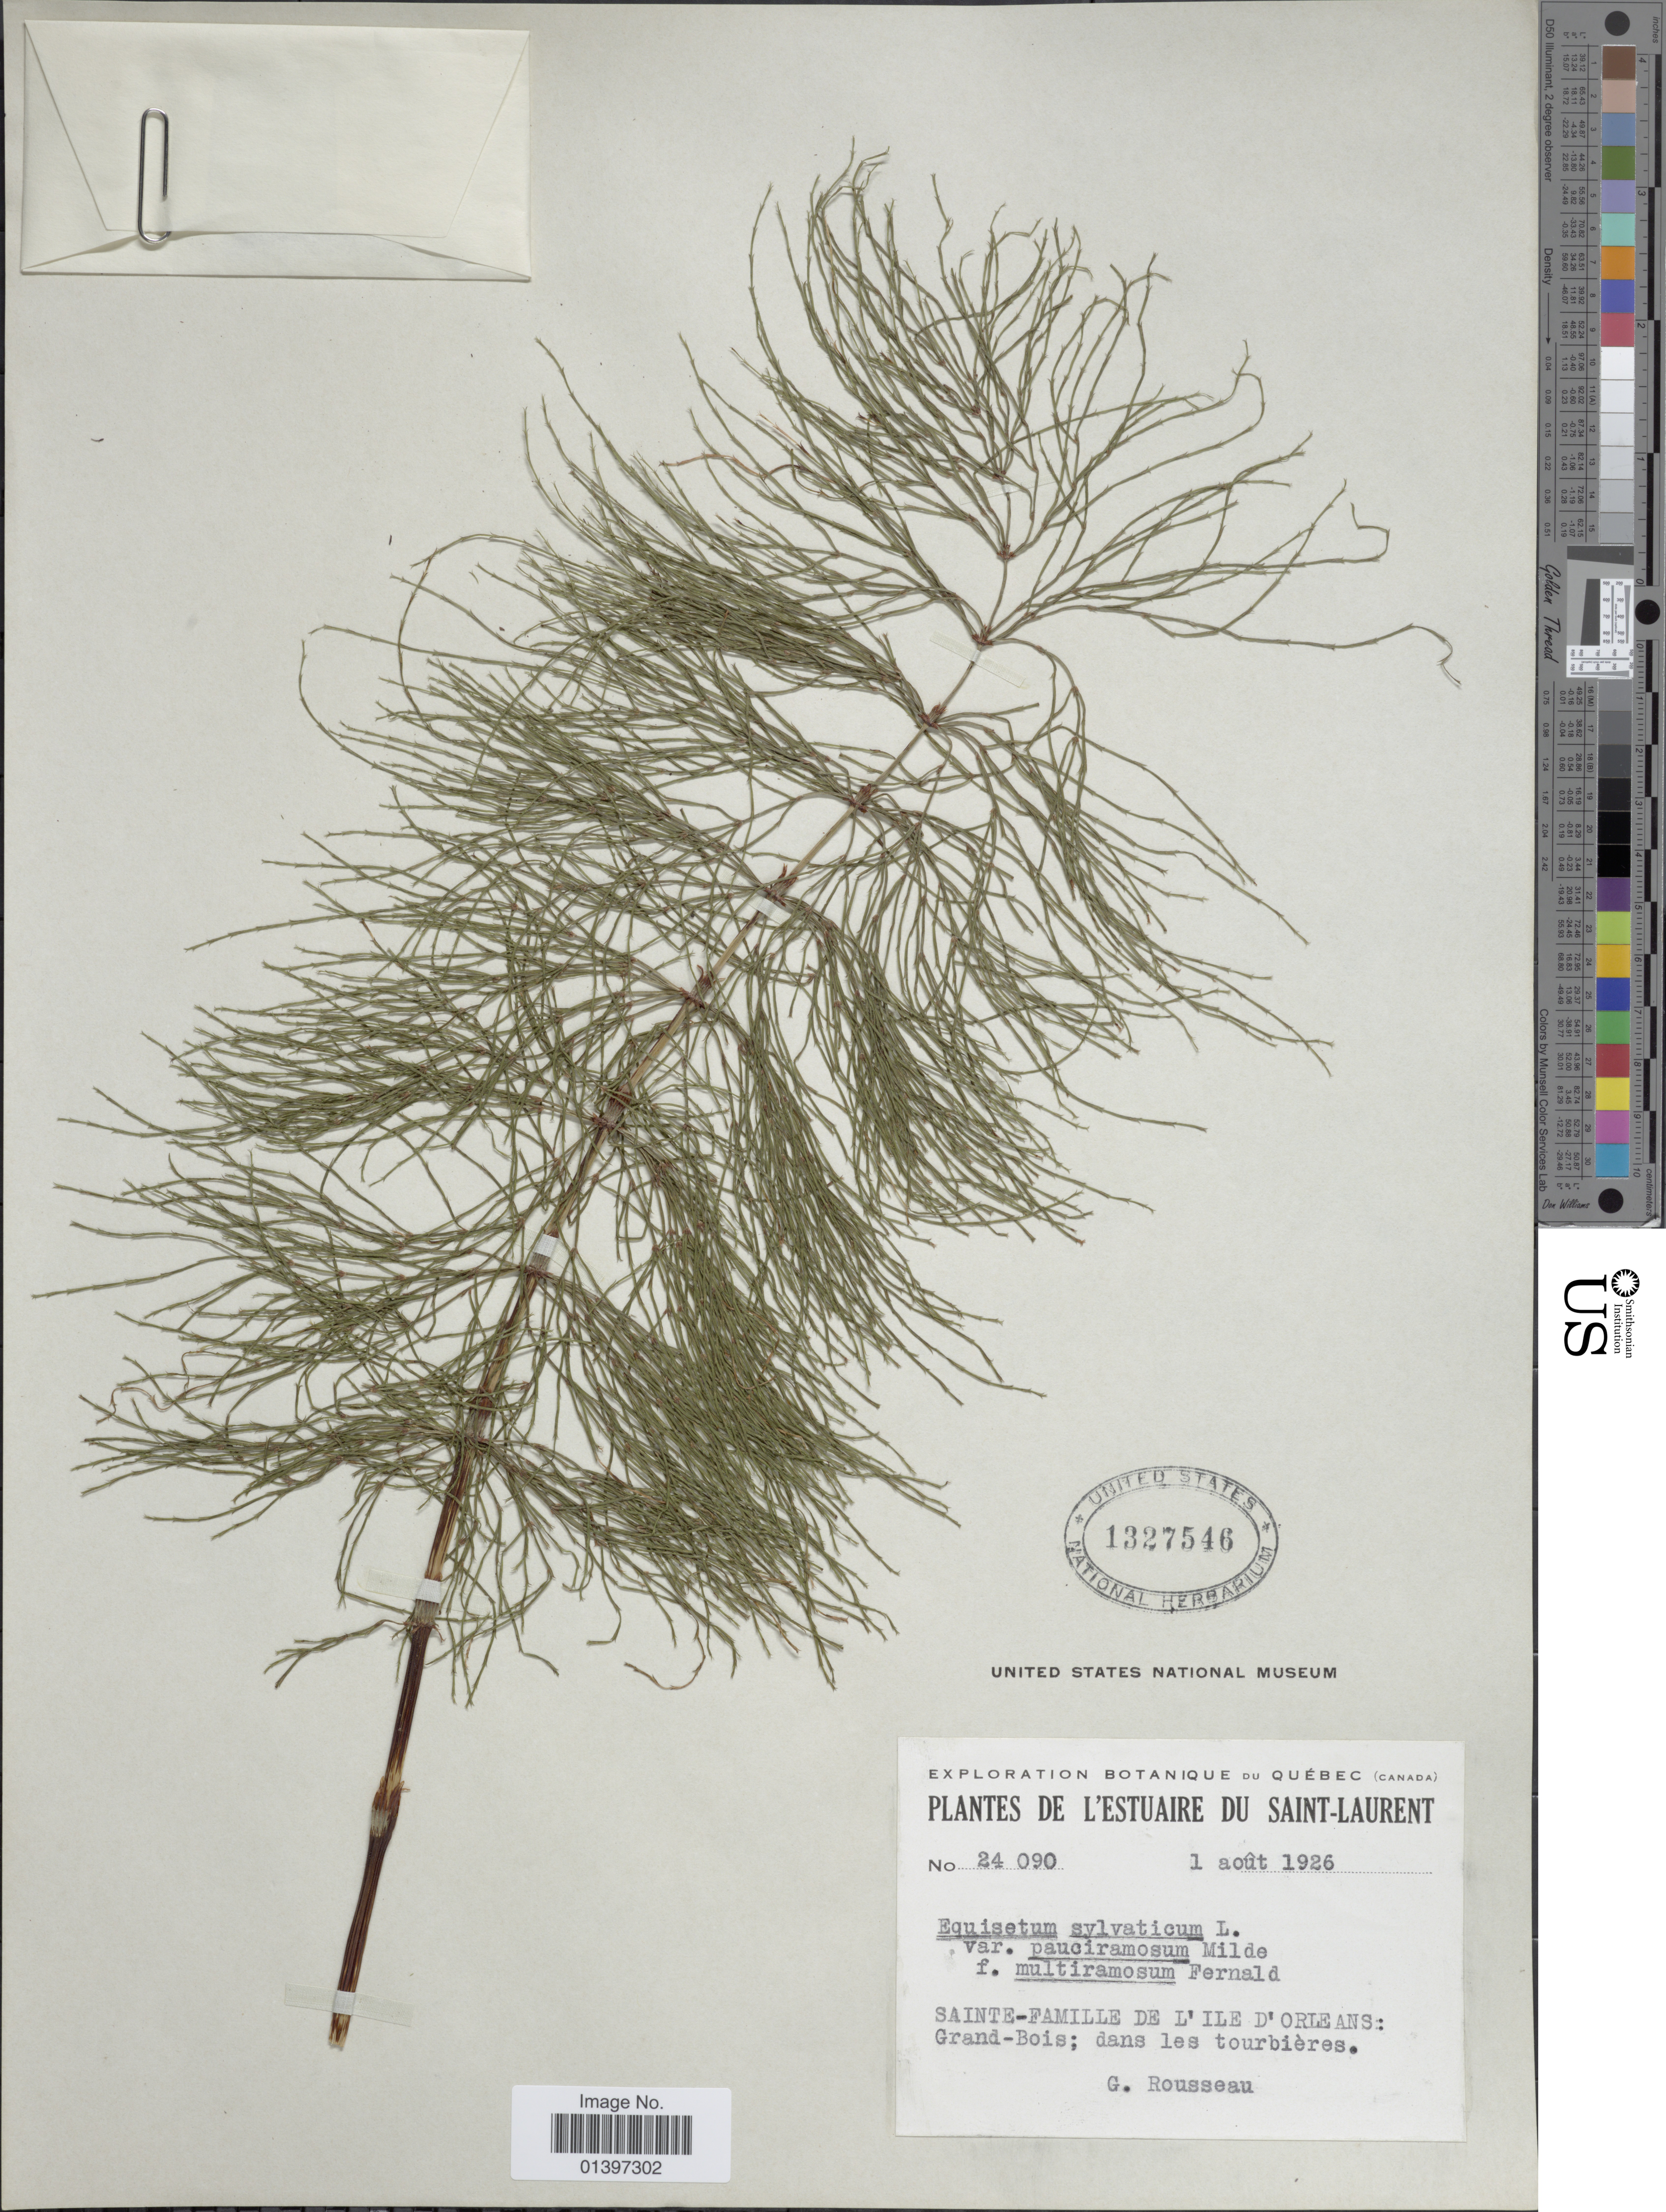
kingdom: Plantae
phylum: Tracheophyta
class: Polypodiopsida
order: Equisetales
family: Equisetaceae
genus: Equisetum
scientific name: Equisetum sylvaticum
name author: L.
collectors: G. Rousseau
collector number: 24090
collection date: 1926-08-01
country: Canada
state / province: Quebec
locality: L'Estuarie du Saint-Laurent, Sainte-Famille de L'Ile D'Orleans: Grand-Bois; dans les tourbieres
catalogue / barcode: US 1327546